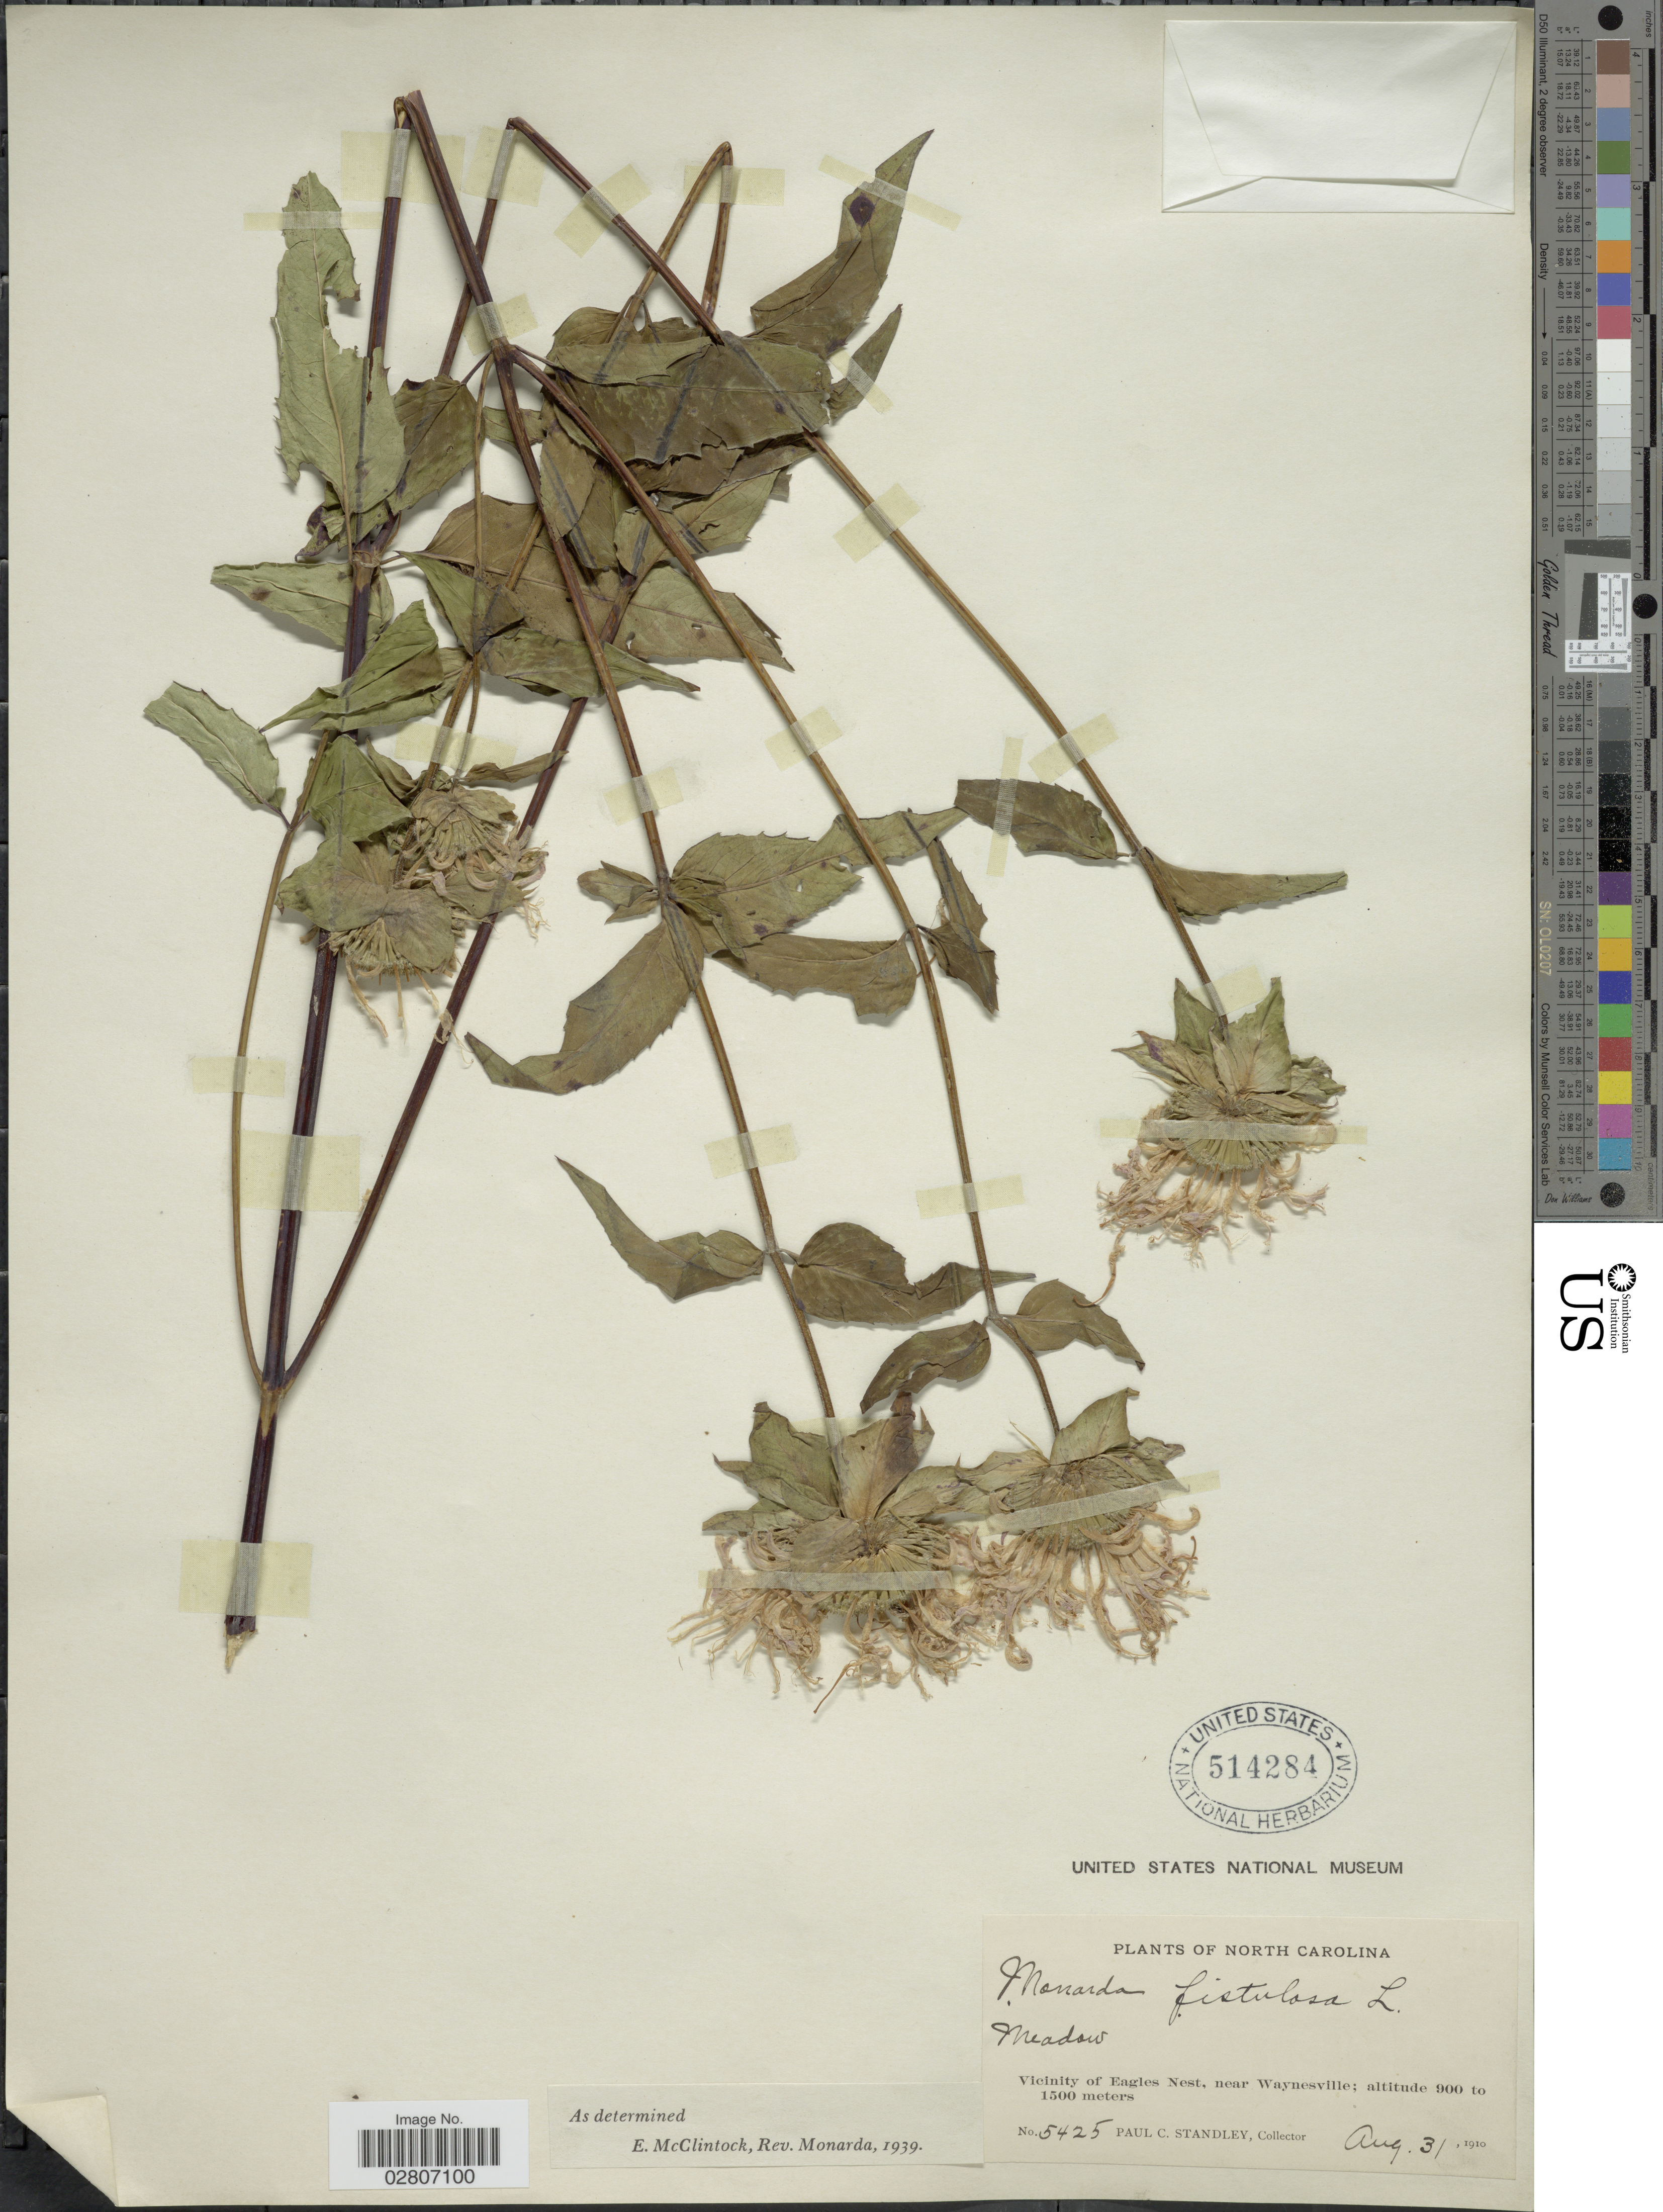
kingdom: Plantae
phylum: Tracheophyta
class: Magnoliopsida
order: Lamiales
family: Lamiaceae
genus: Monarda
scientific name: Monarda fistulosa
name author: L.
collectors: P. C. Standley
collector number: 5425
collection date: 1910-08-31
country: United States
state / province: North Carolina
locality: Vicinity of Eagles Nest, near Waynesville.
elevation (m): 900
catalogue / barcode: US 514284